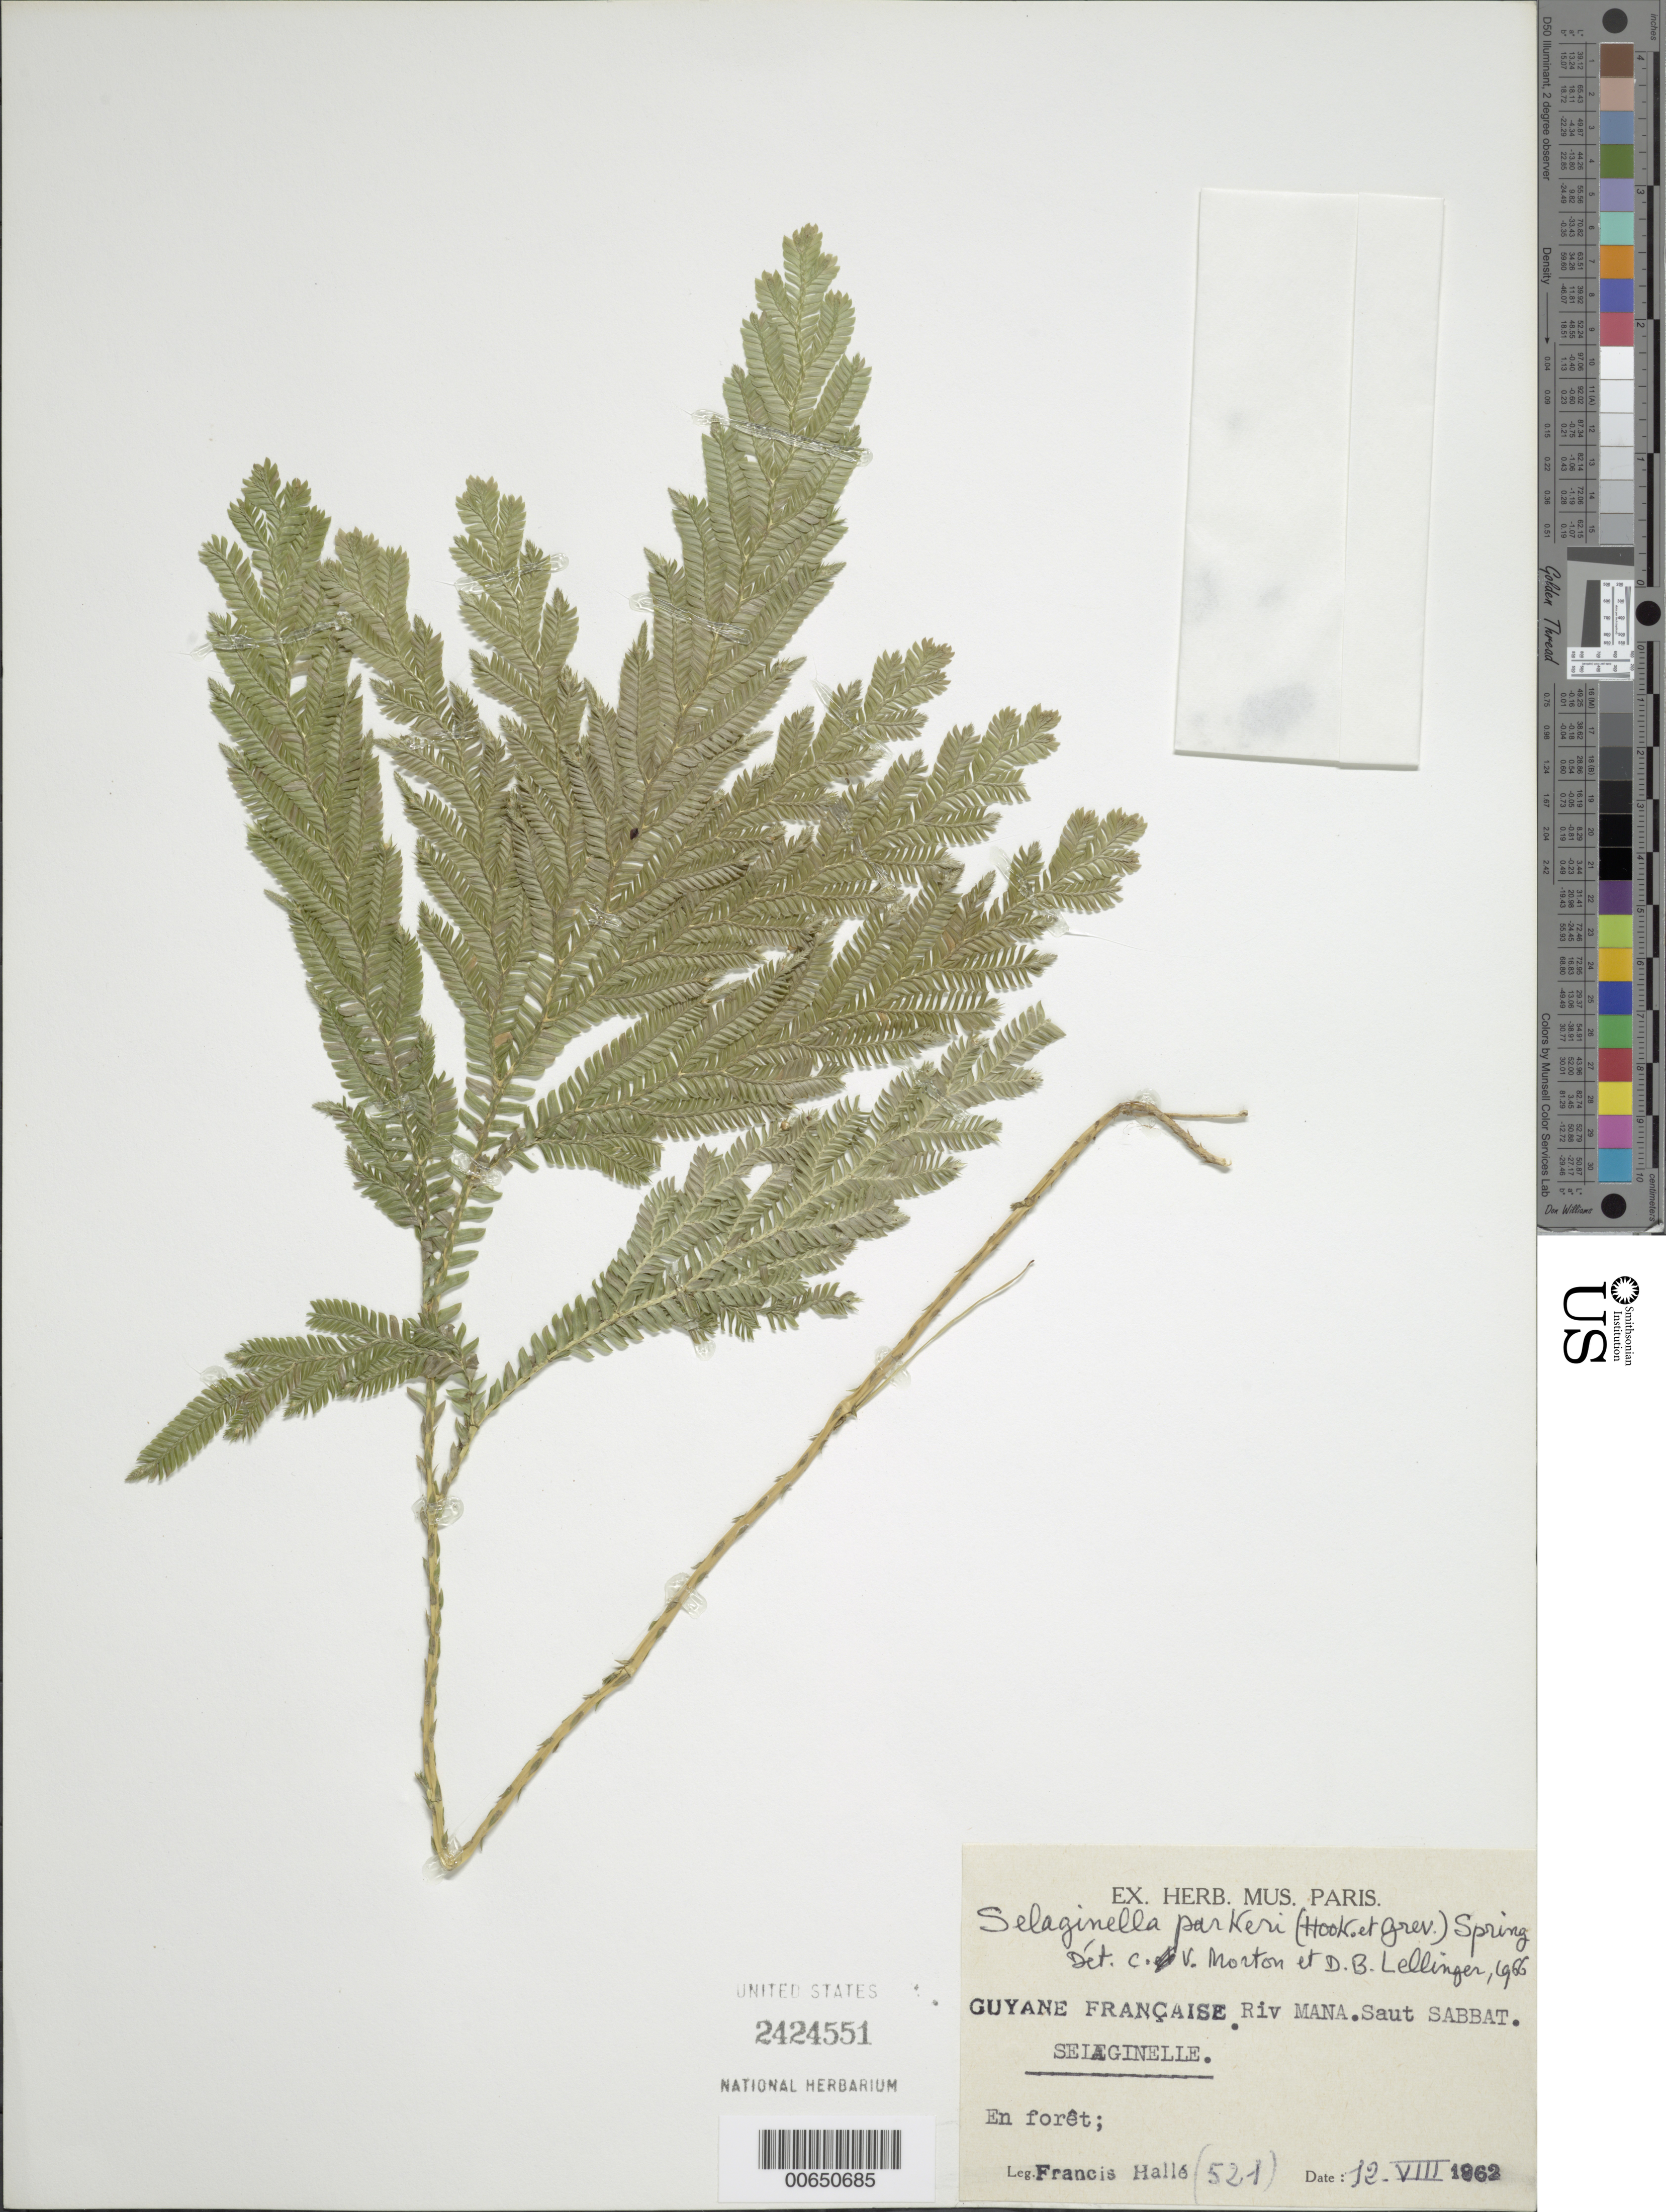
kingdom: Plantae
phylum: Tracheophyta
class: Lycopodiopsida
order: Selaginellales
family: Selaginellaceae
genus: Selaginella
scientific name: Selaginella parkeri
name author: (Hook. & Grev.) Spring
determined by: Morton, C. V.; Lellinger, D. B.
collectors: F. Hallé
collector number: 521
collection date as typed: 12-Aug-62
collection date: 1962-08-12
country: French Guiana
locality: Rivière Mana, Saut Sabbat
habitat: Forest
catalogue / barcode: US 2424551